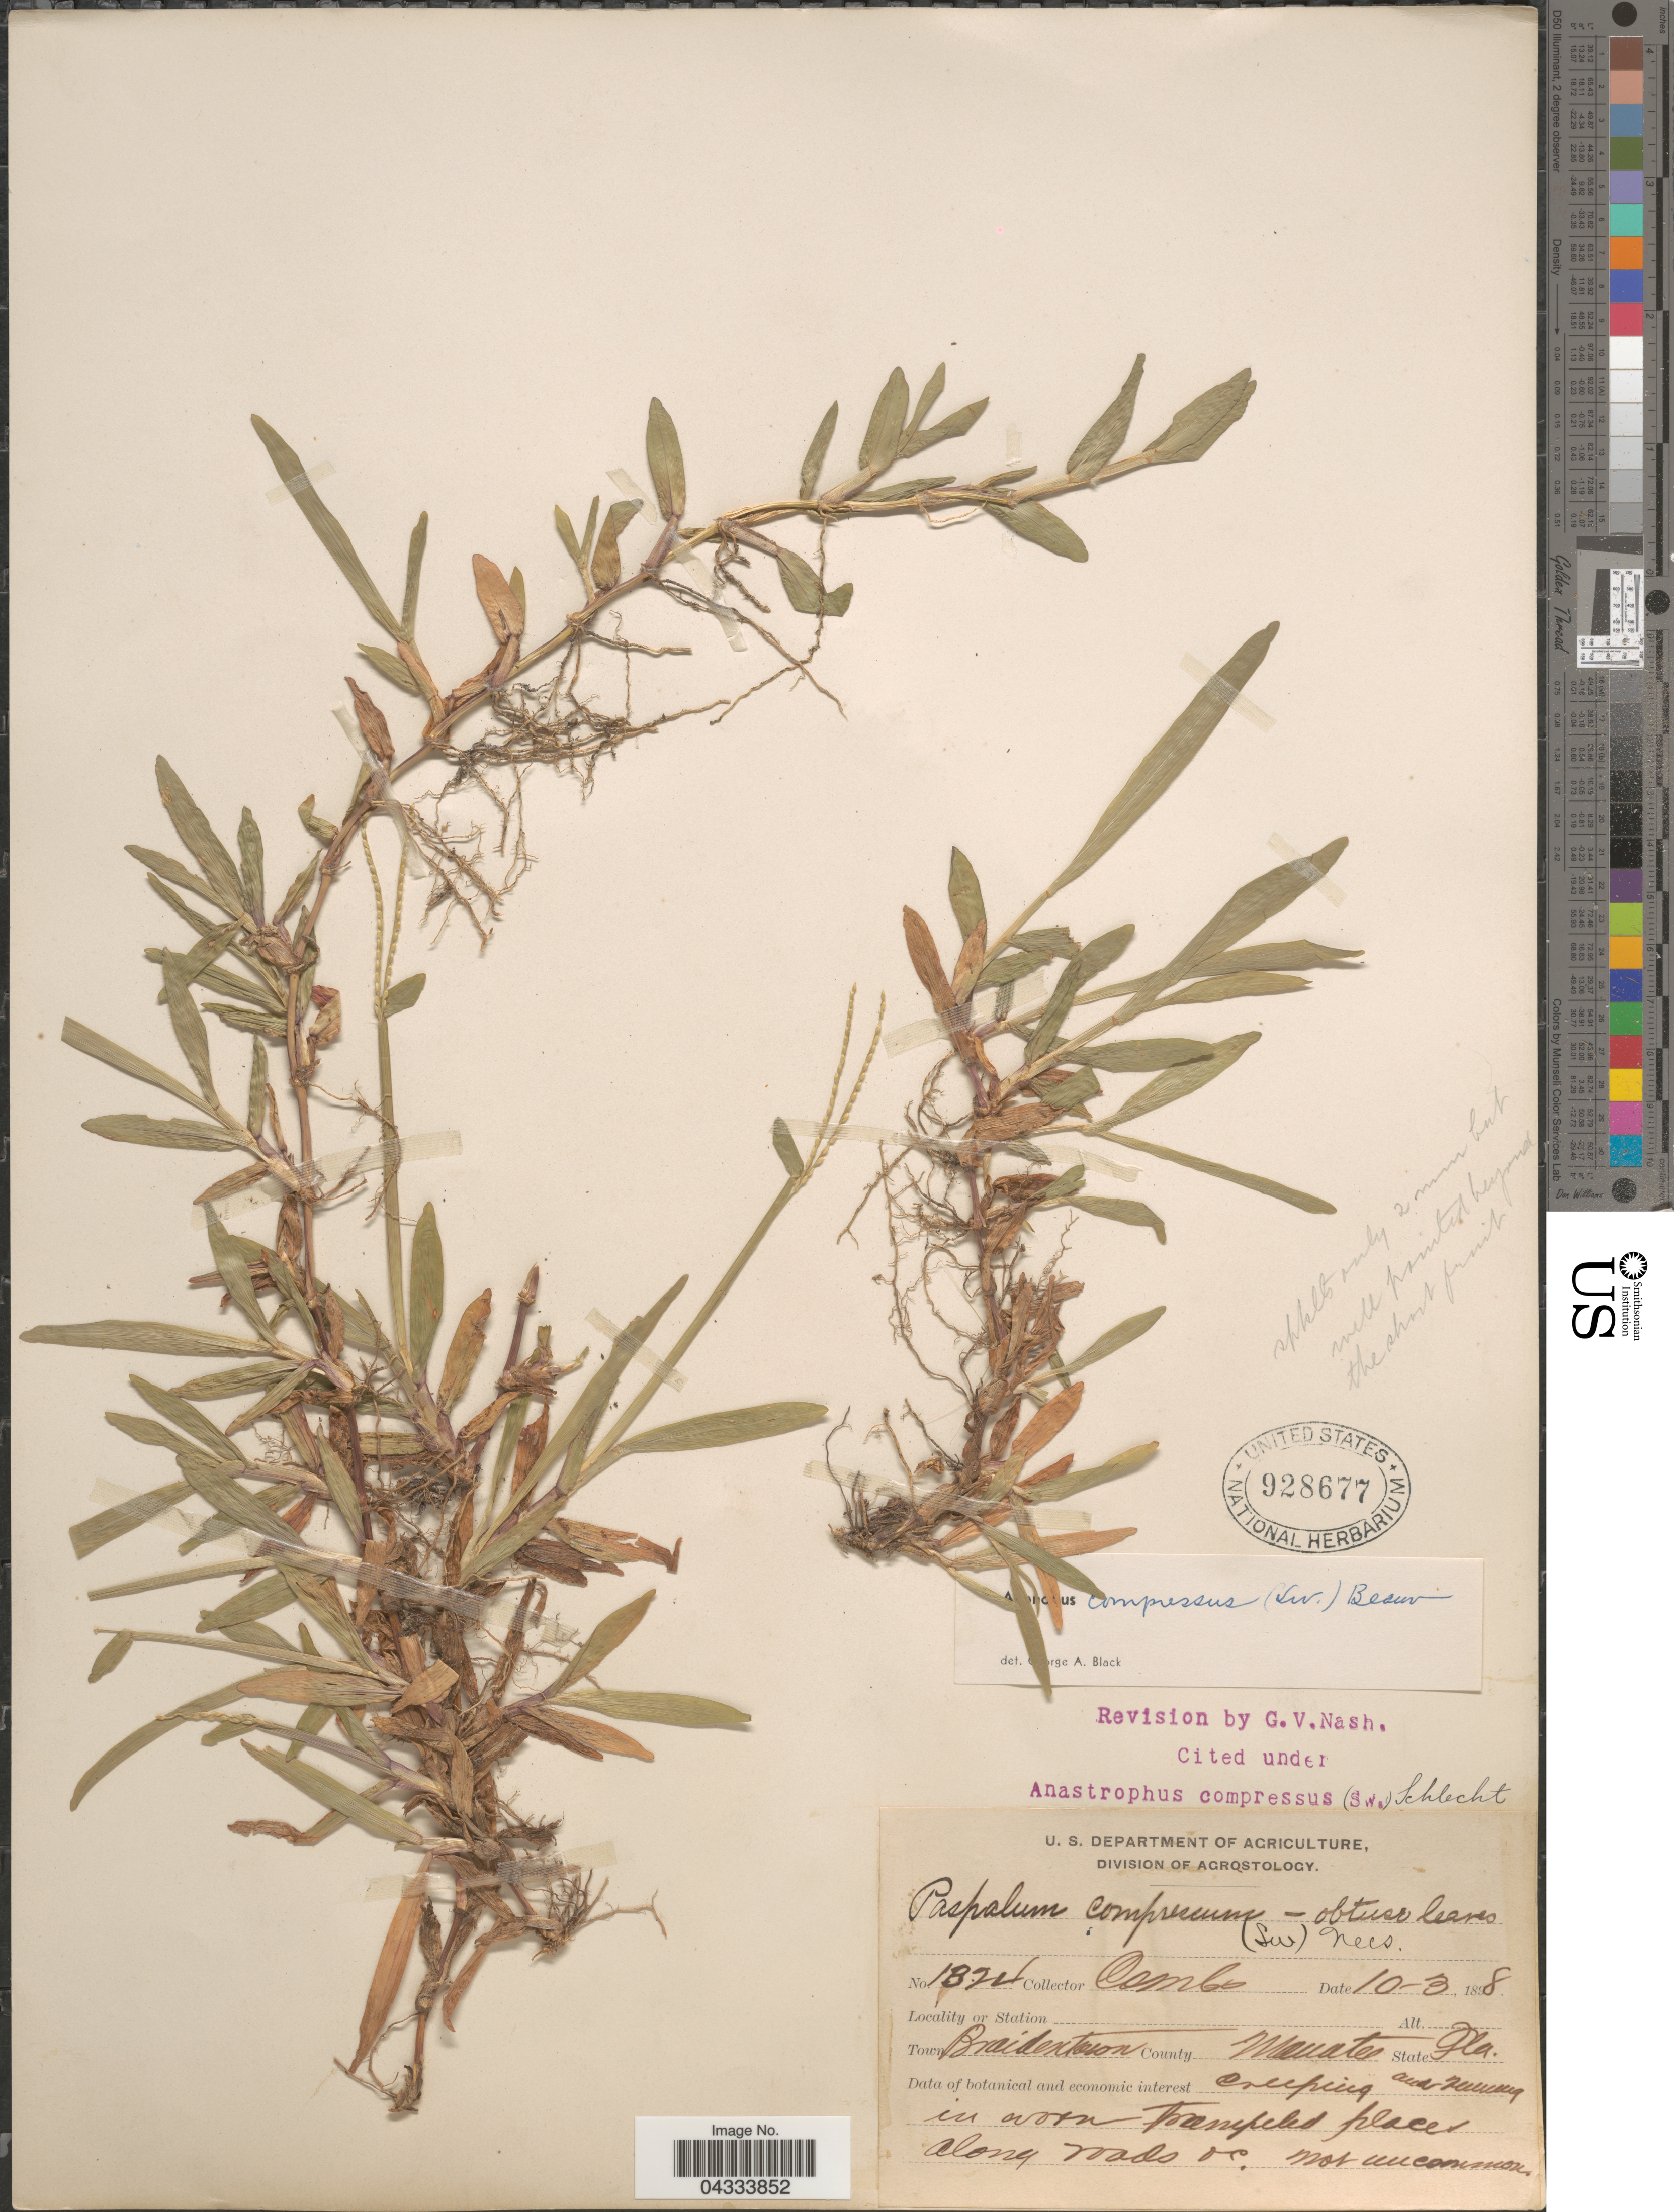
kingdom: Plantae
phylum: Tracheophyta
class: Liliopsida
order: Poales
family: Poaceae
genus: Axonopus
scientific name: Axonopus compressus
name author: (Sw.) P. Beauv.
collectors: -. Combs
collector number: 1324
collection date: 1898-10-03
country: United States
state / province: Florida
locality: Town Braidentown. County Manatee.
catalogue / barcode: US 928677